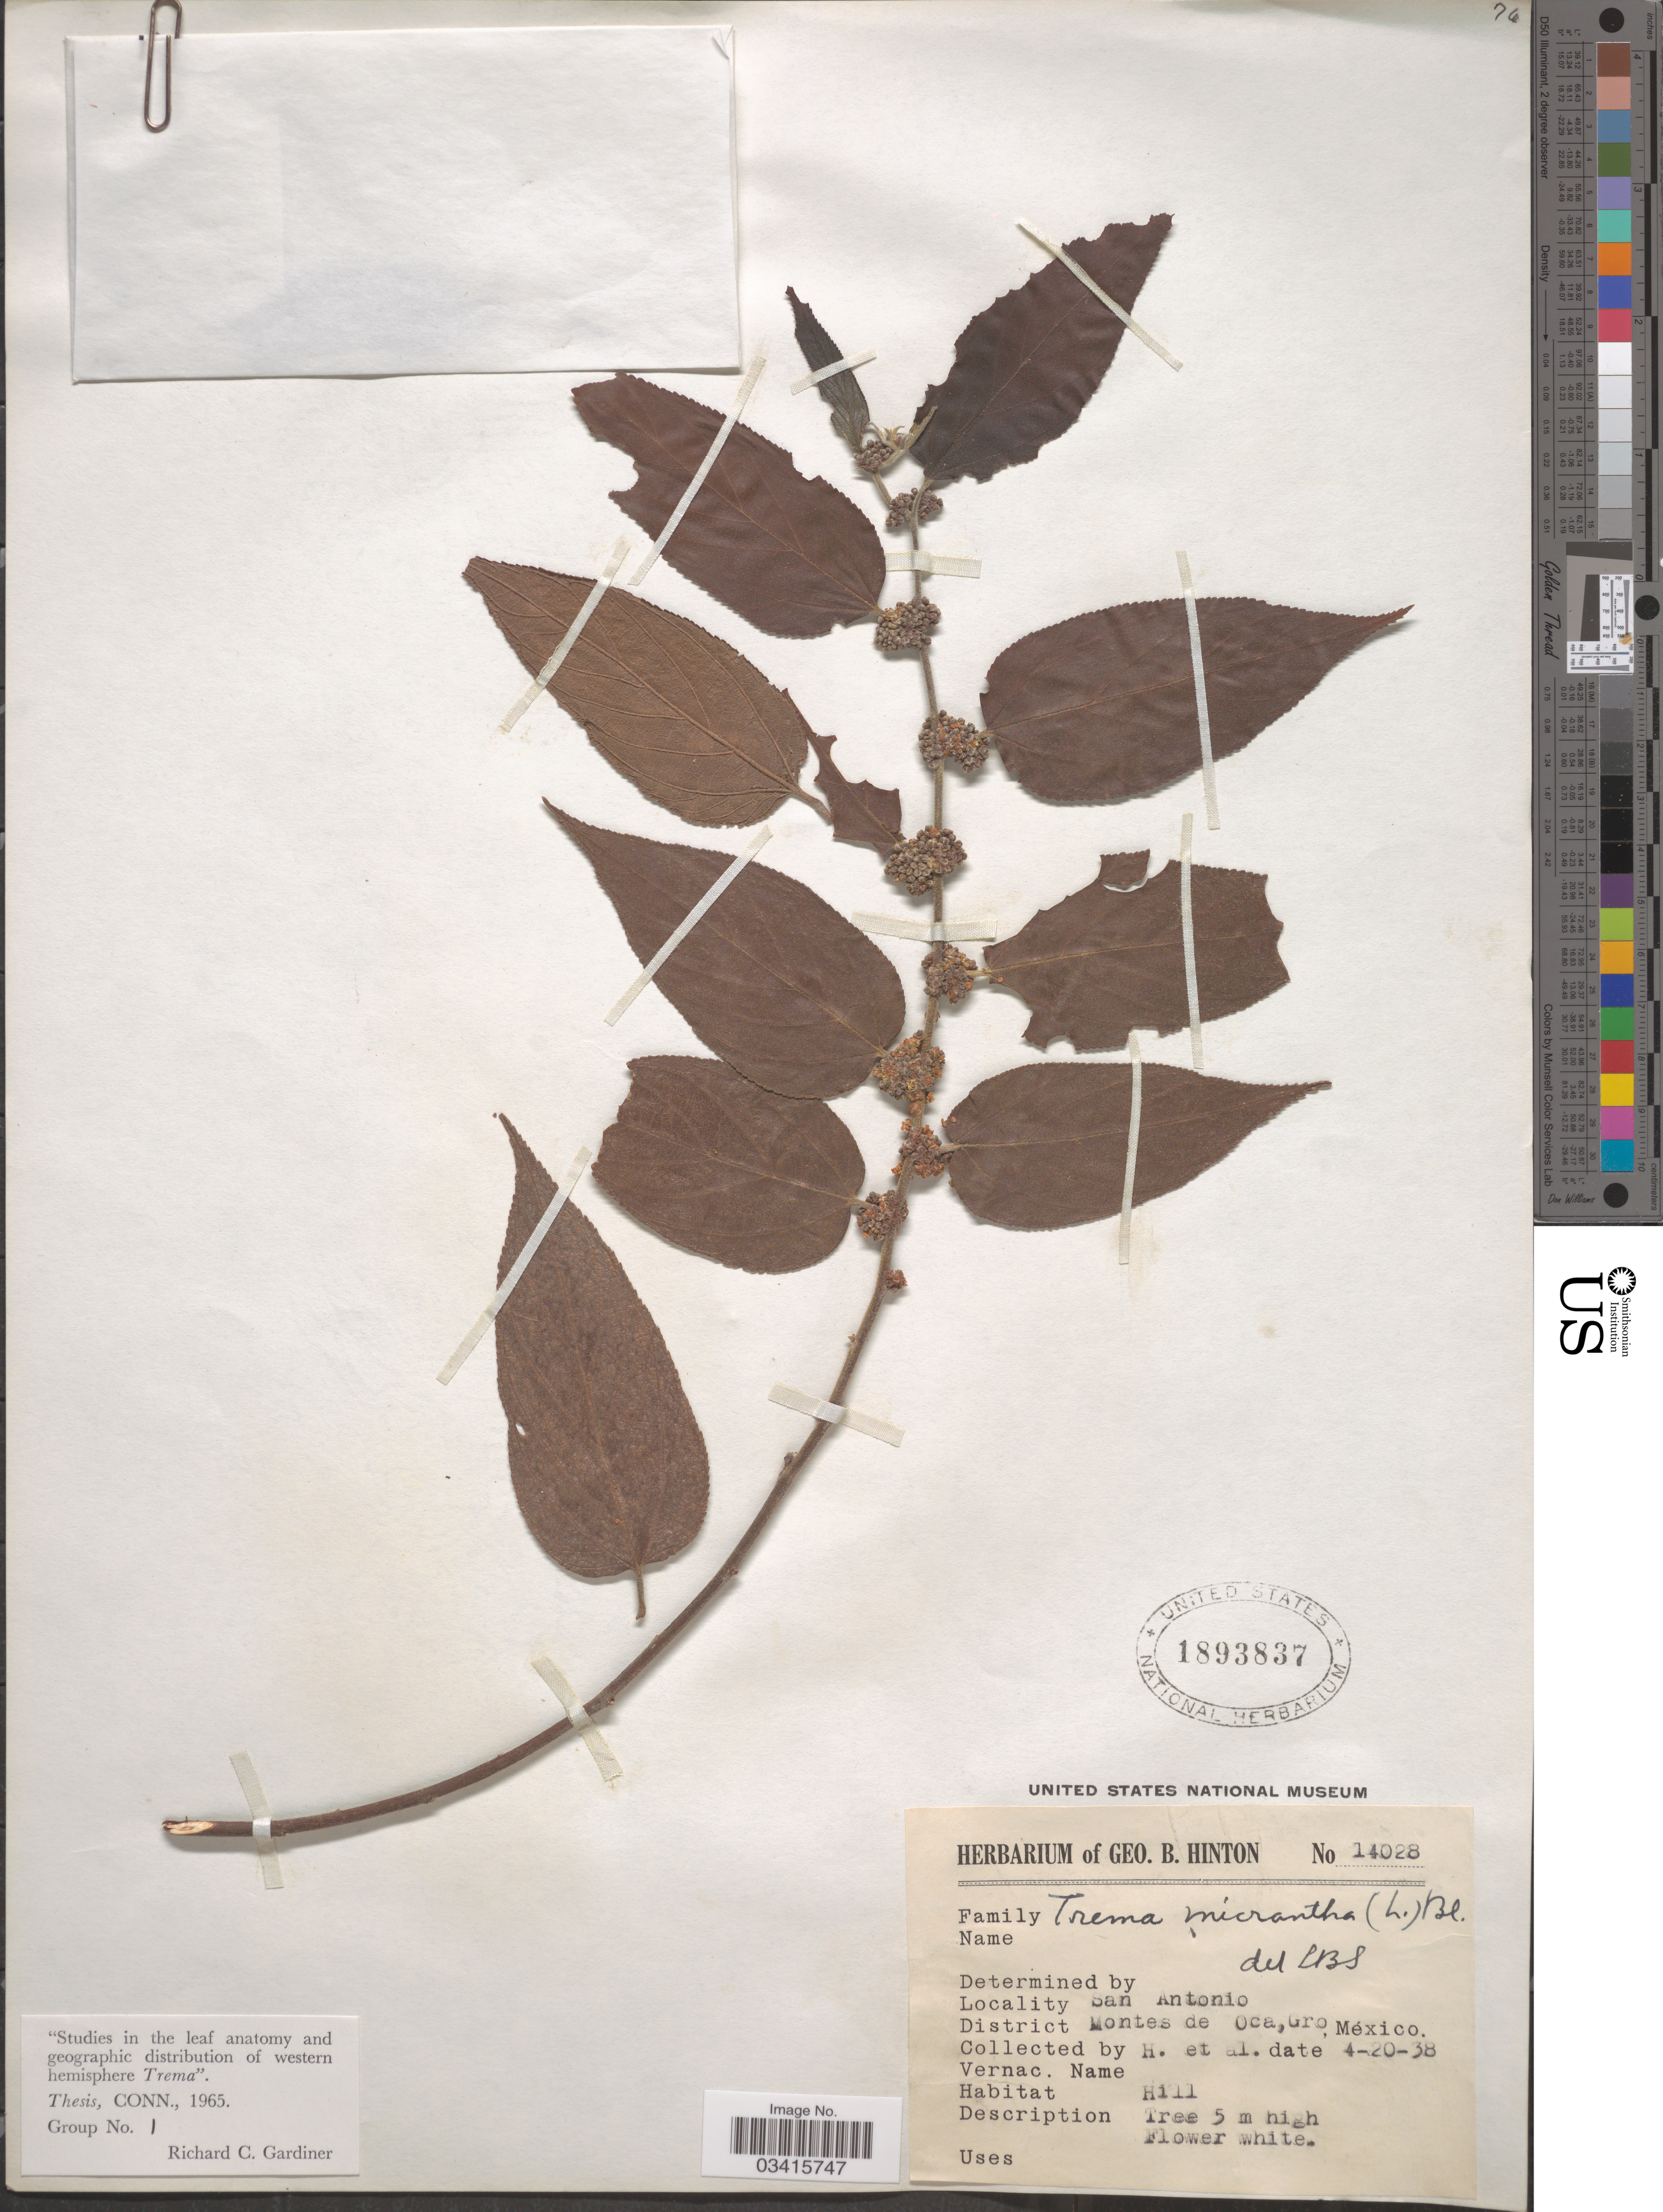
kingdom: Plantae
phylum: Tracheophyta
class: Magnoliopsida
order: Rosales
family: Cannabaceae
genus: Trema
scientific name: Trema micranthum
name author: (L.) Blume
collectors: G. B. Hinton & et al.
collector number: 14028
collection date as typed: Transcribed d/m/y: 20/4/38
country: Mexico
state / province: Guerrero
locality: San Antonio. District Montes de Oca.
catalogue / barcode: US 1893837